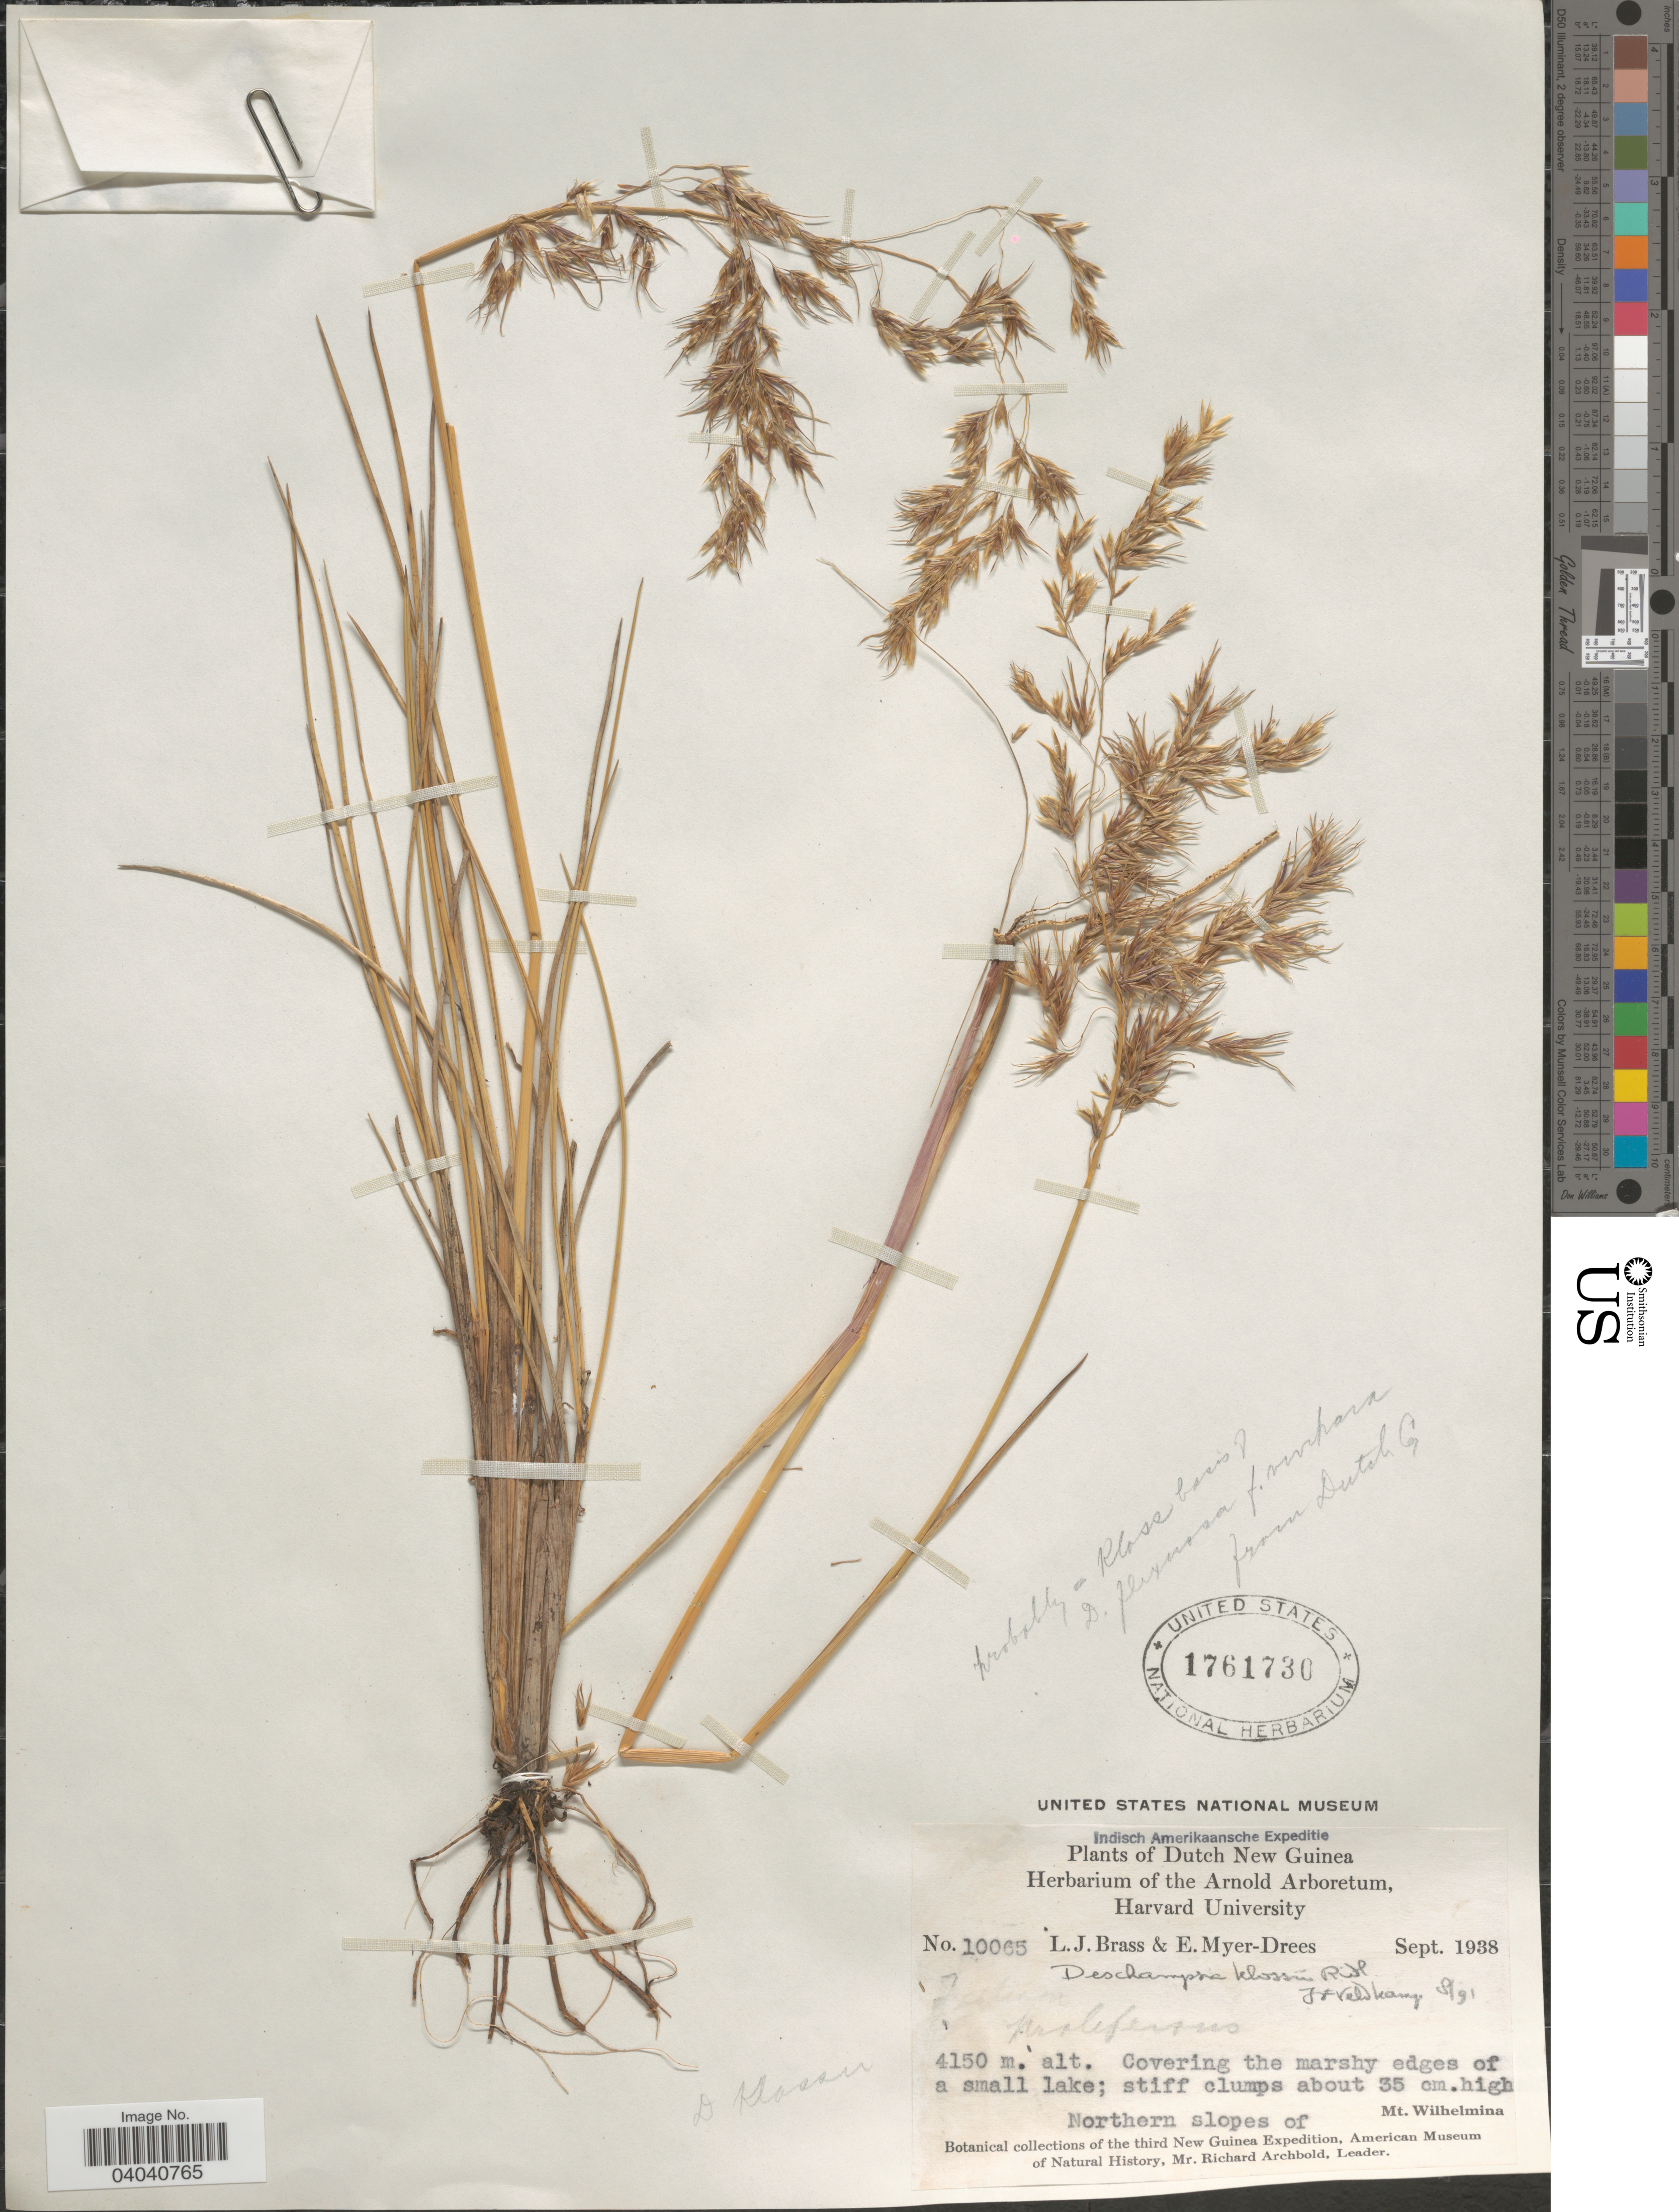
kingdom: Plantae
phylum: Tracheophyta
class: Liliopsida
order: Poales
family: Poaceae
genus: Deschampsia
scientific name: Deschampsia klossii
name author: Ridl.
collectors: L. J. Brass & E. Meijer-Drees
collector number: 10065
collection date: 1938-09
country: Indonesia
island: New Guinea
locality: Dutch New Guinea. Covering the marshy edges of a small lake. Northern slopes of Mt. Wilhelmina.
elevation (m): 4150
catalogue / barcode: US 1761730